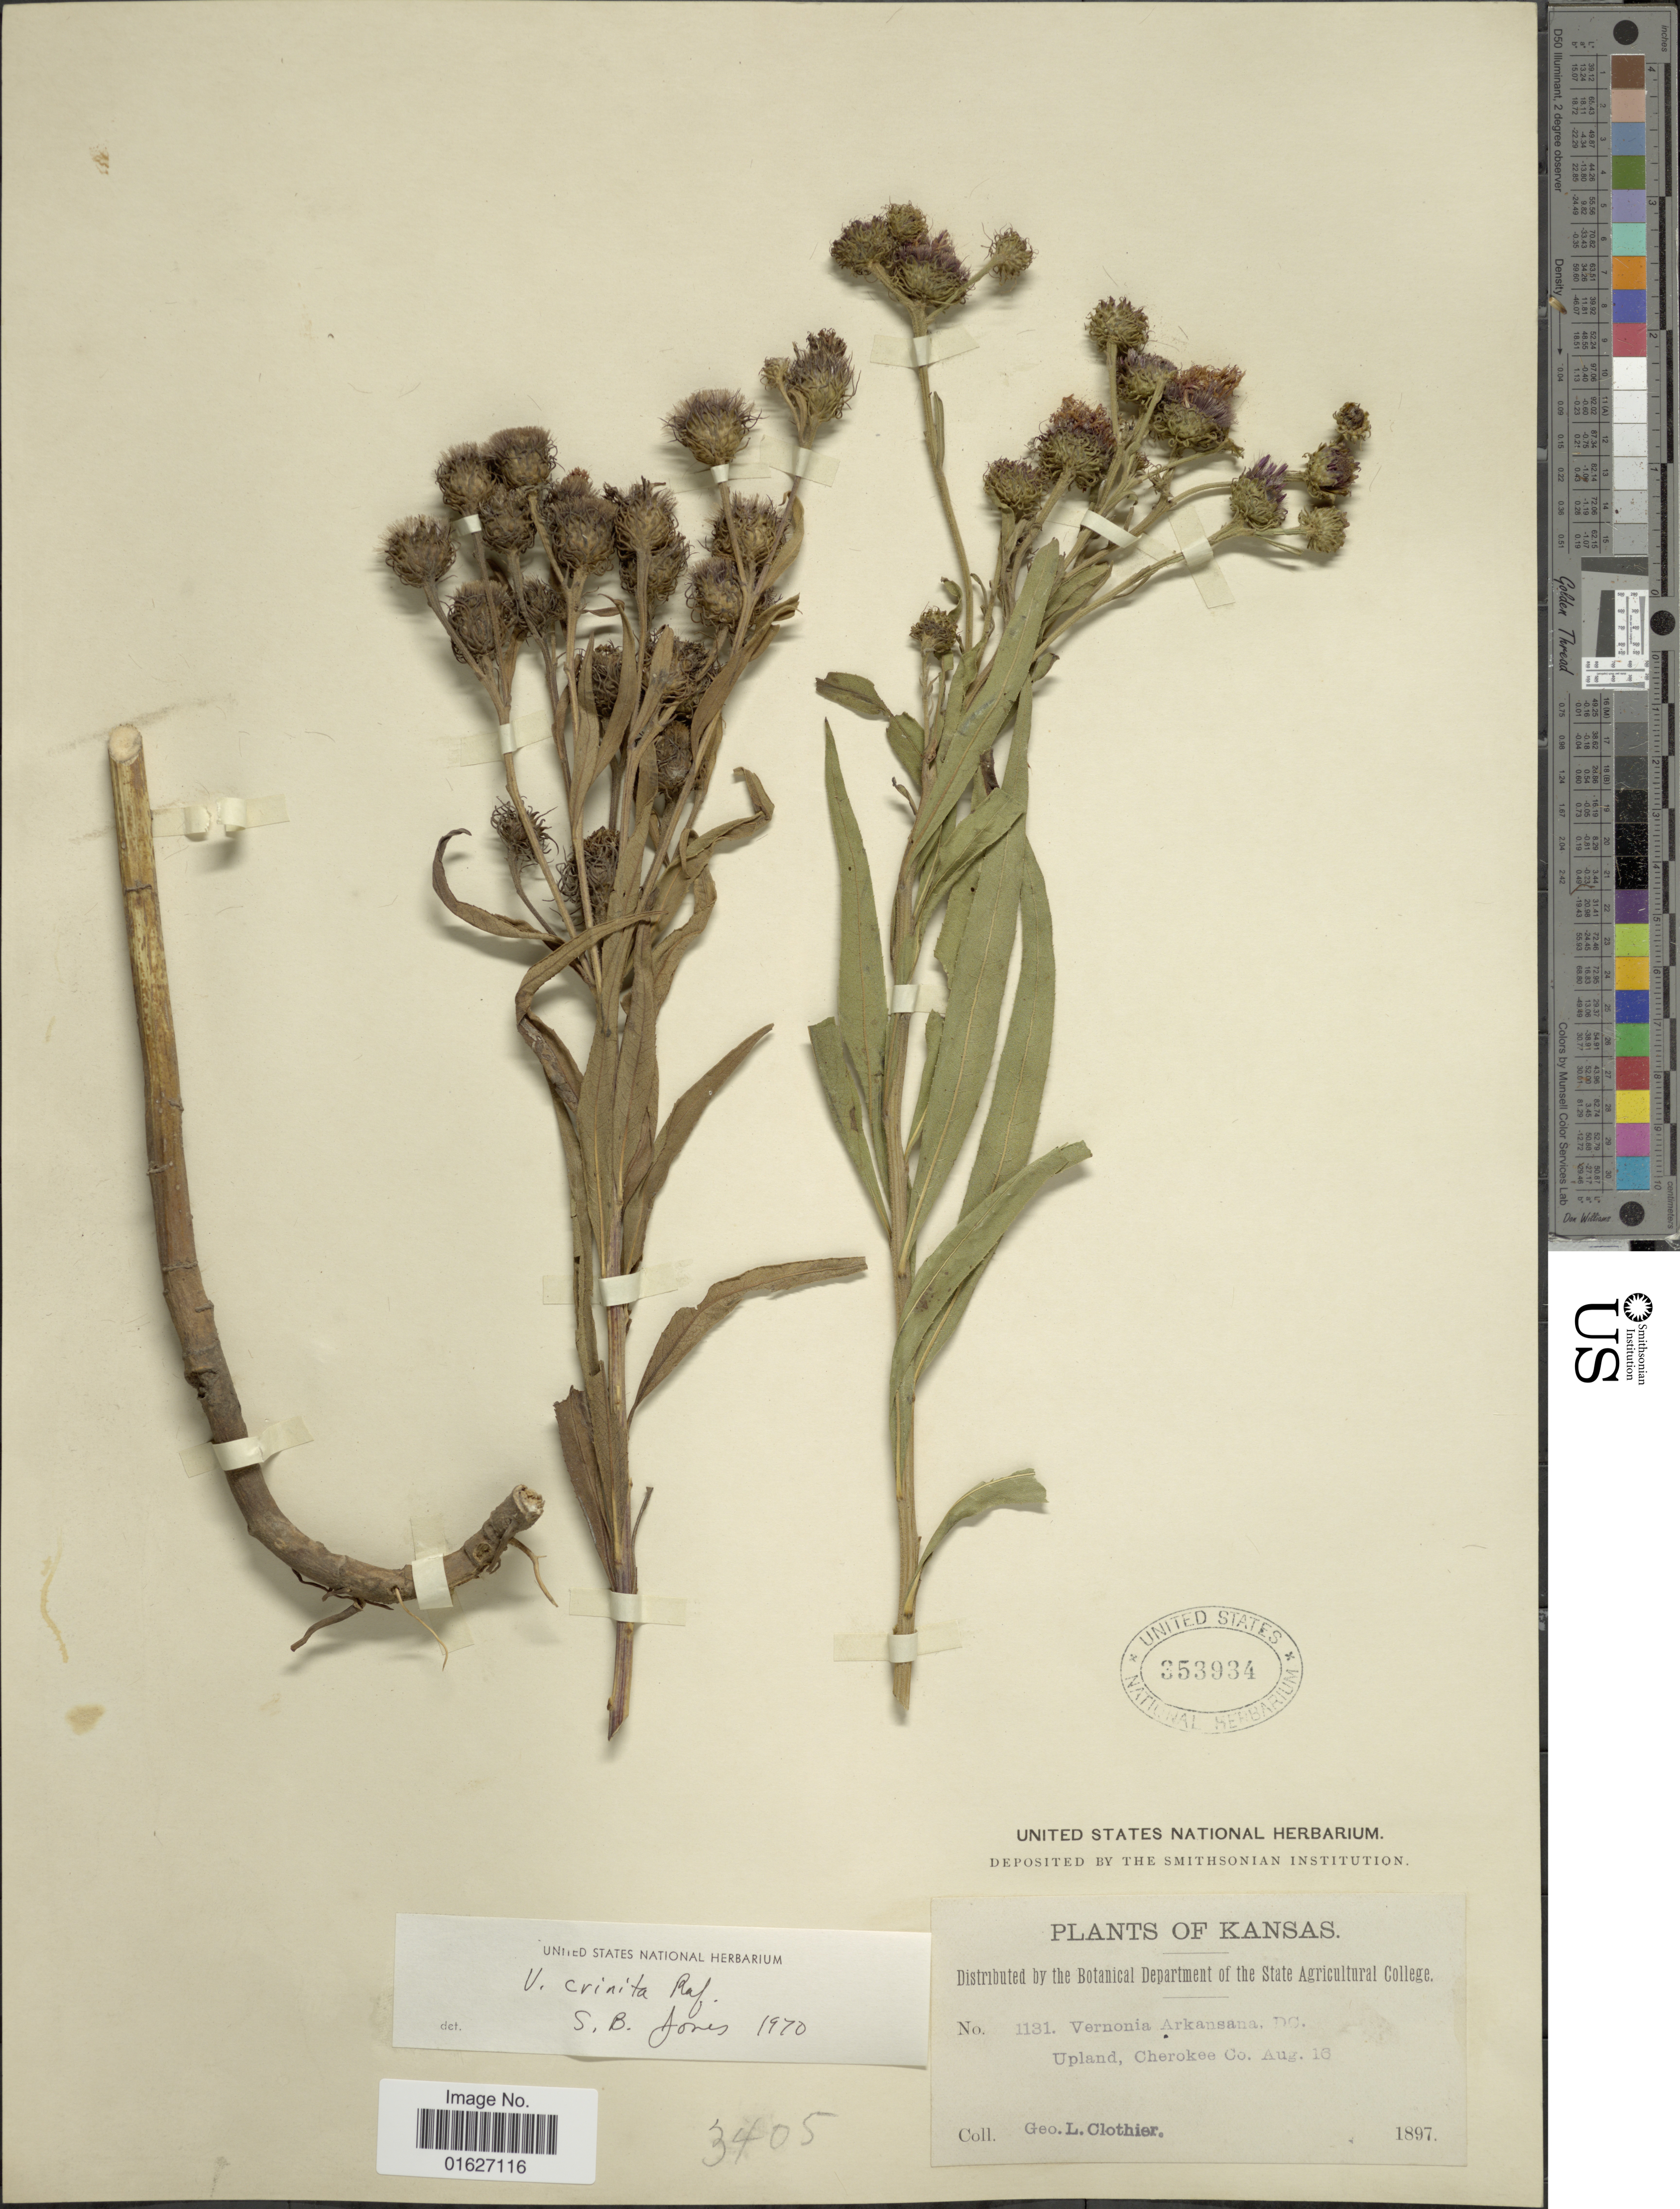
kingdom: Plantae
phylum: Tracheophyta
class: Magnoliopsida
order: Asterales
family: Asteraceae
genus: Vernonia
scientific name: Vernonia arkansana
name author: DC.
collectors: G. Clothier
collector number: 1131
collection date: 1897-08-16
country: United States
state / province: Kansas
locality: Upland, Cherokee Co.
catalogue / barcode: US 353934